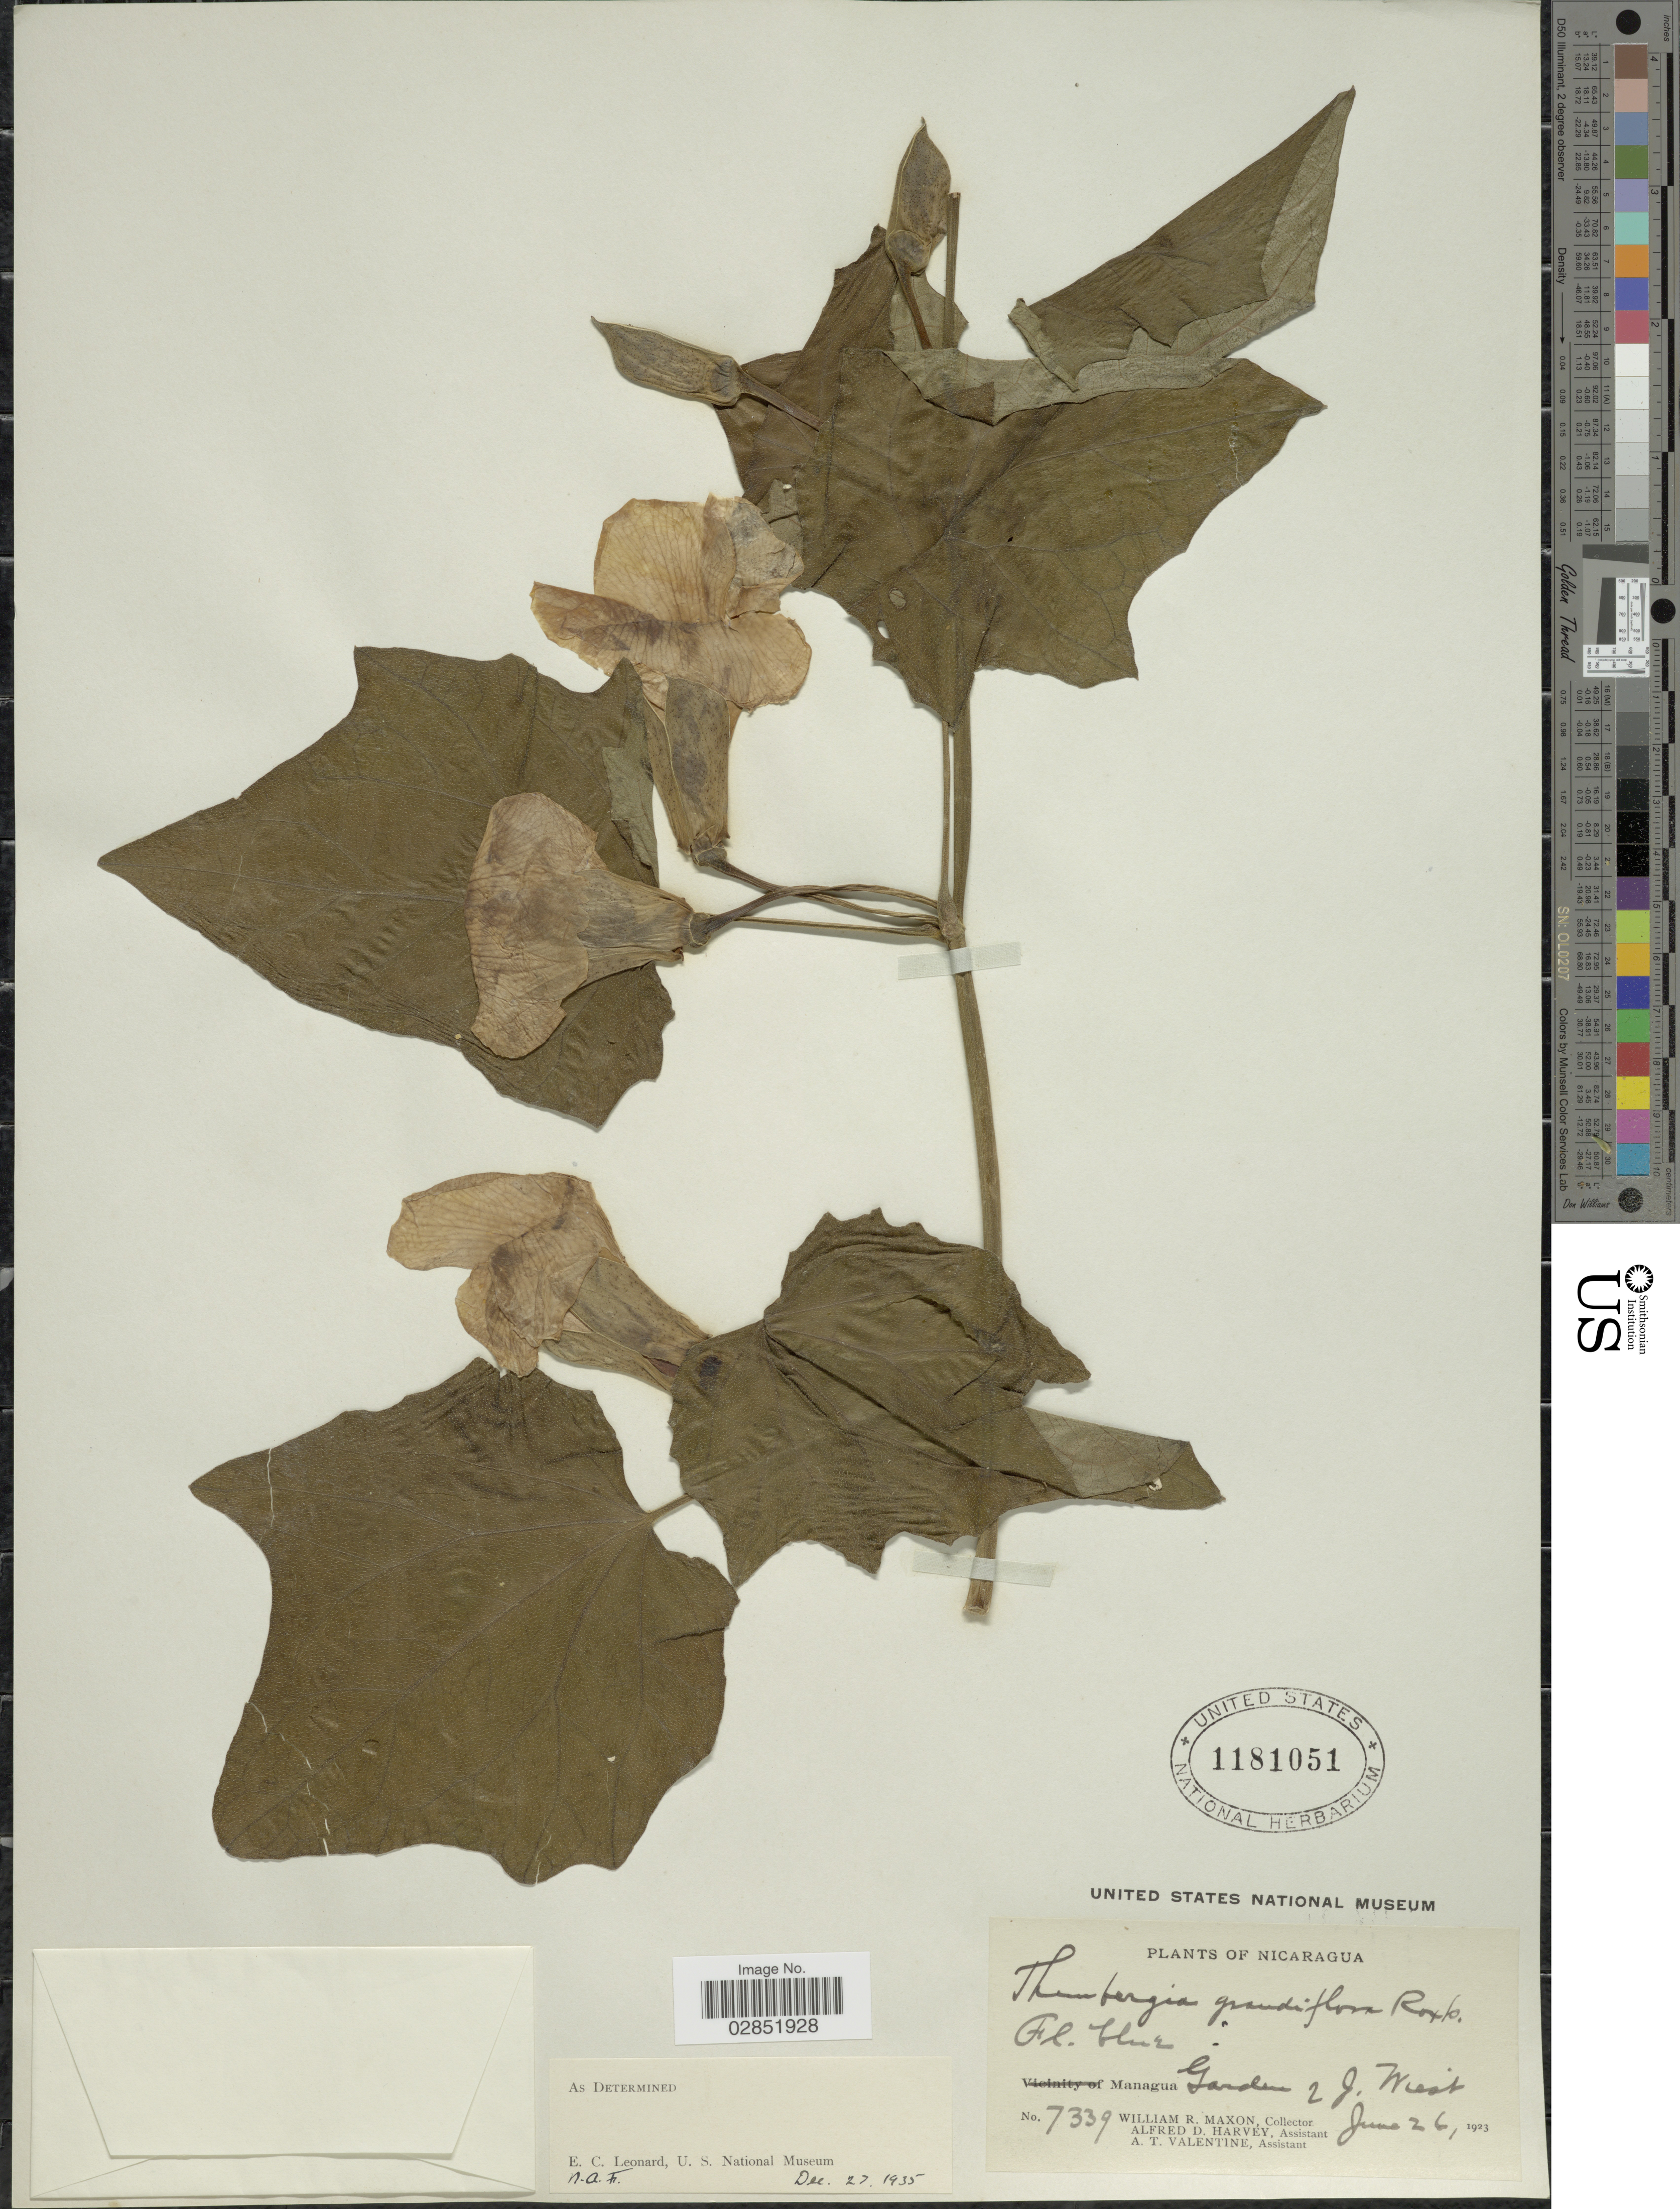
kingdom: Plantae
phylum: Tracheophyta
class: Magnoliopsida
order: Lamiales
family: Acanthaceae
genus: Thunbergia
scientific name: Thunbergia grandiflora 'Alba'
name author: (Roxb. ex Rottler) Roxb.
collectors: W. R. Maxon, A. D. Harvey & A. Valentine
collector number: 7339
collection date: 1923-06-26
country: Nicaragua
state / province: Managua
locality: Garden of J. Wist.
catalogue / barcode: US 1181051